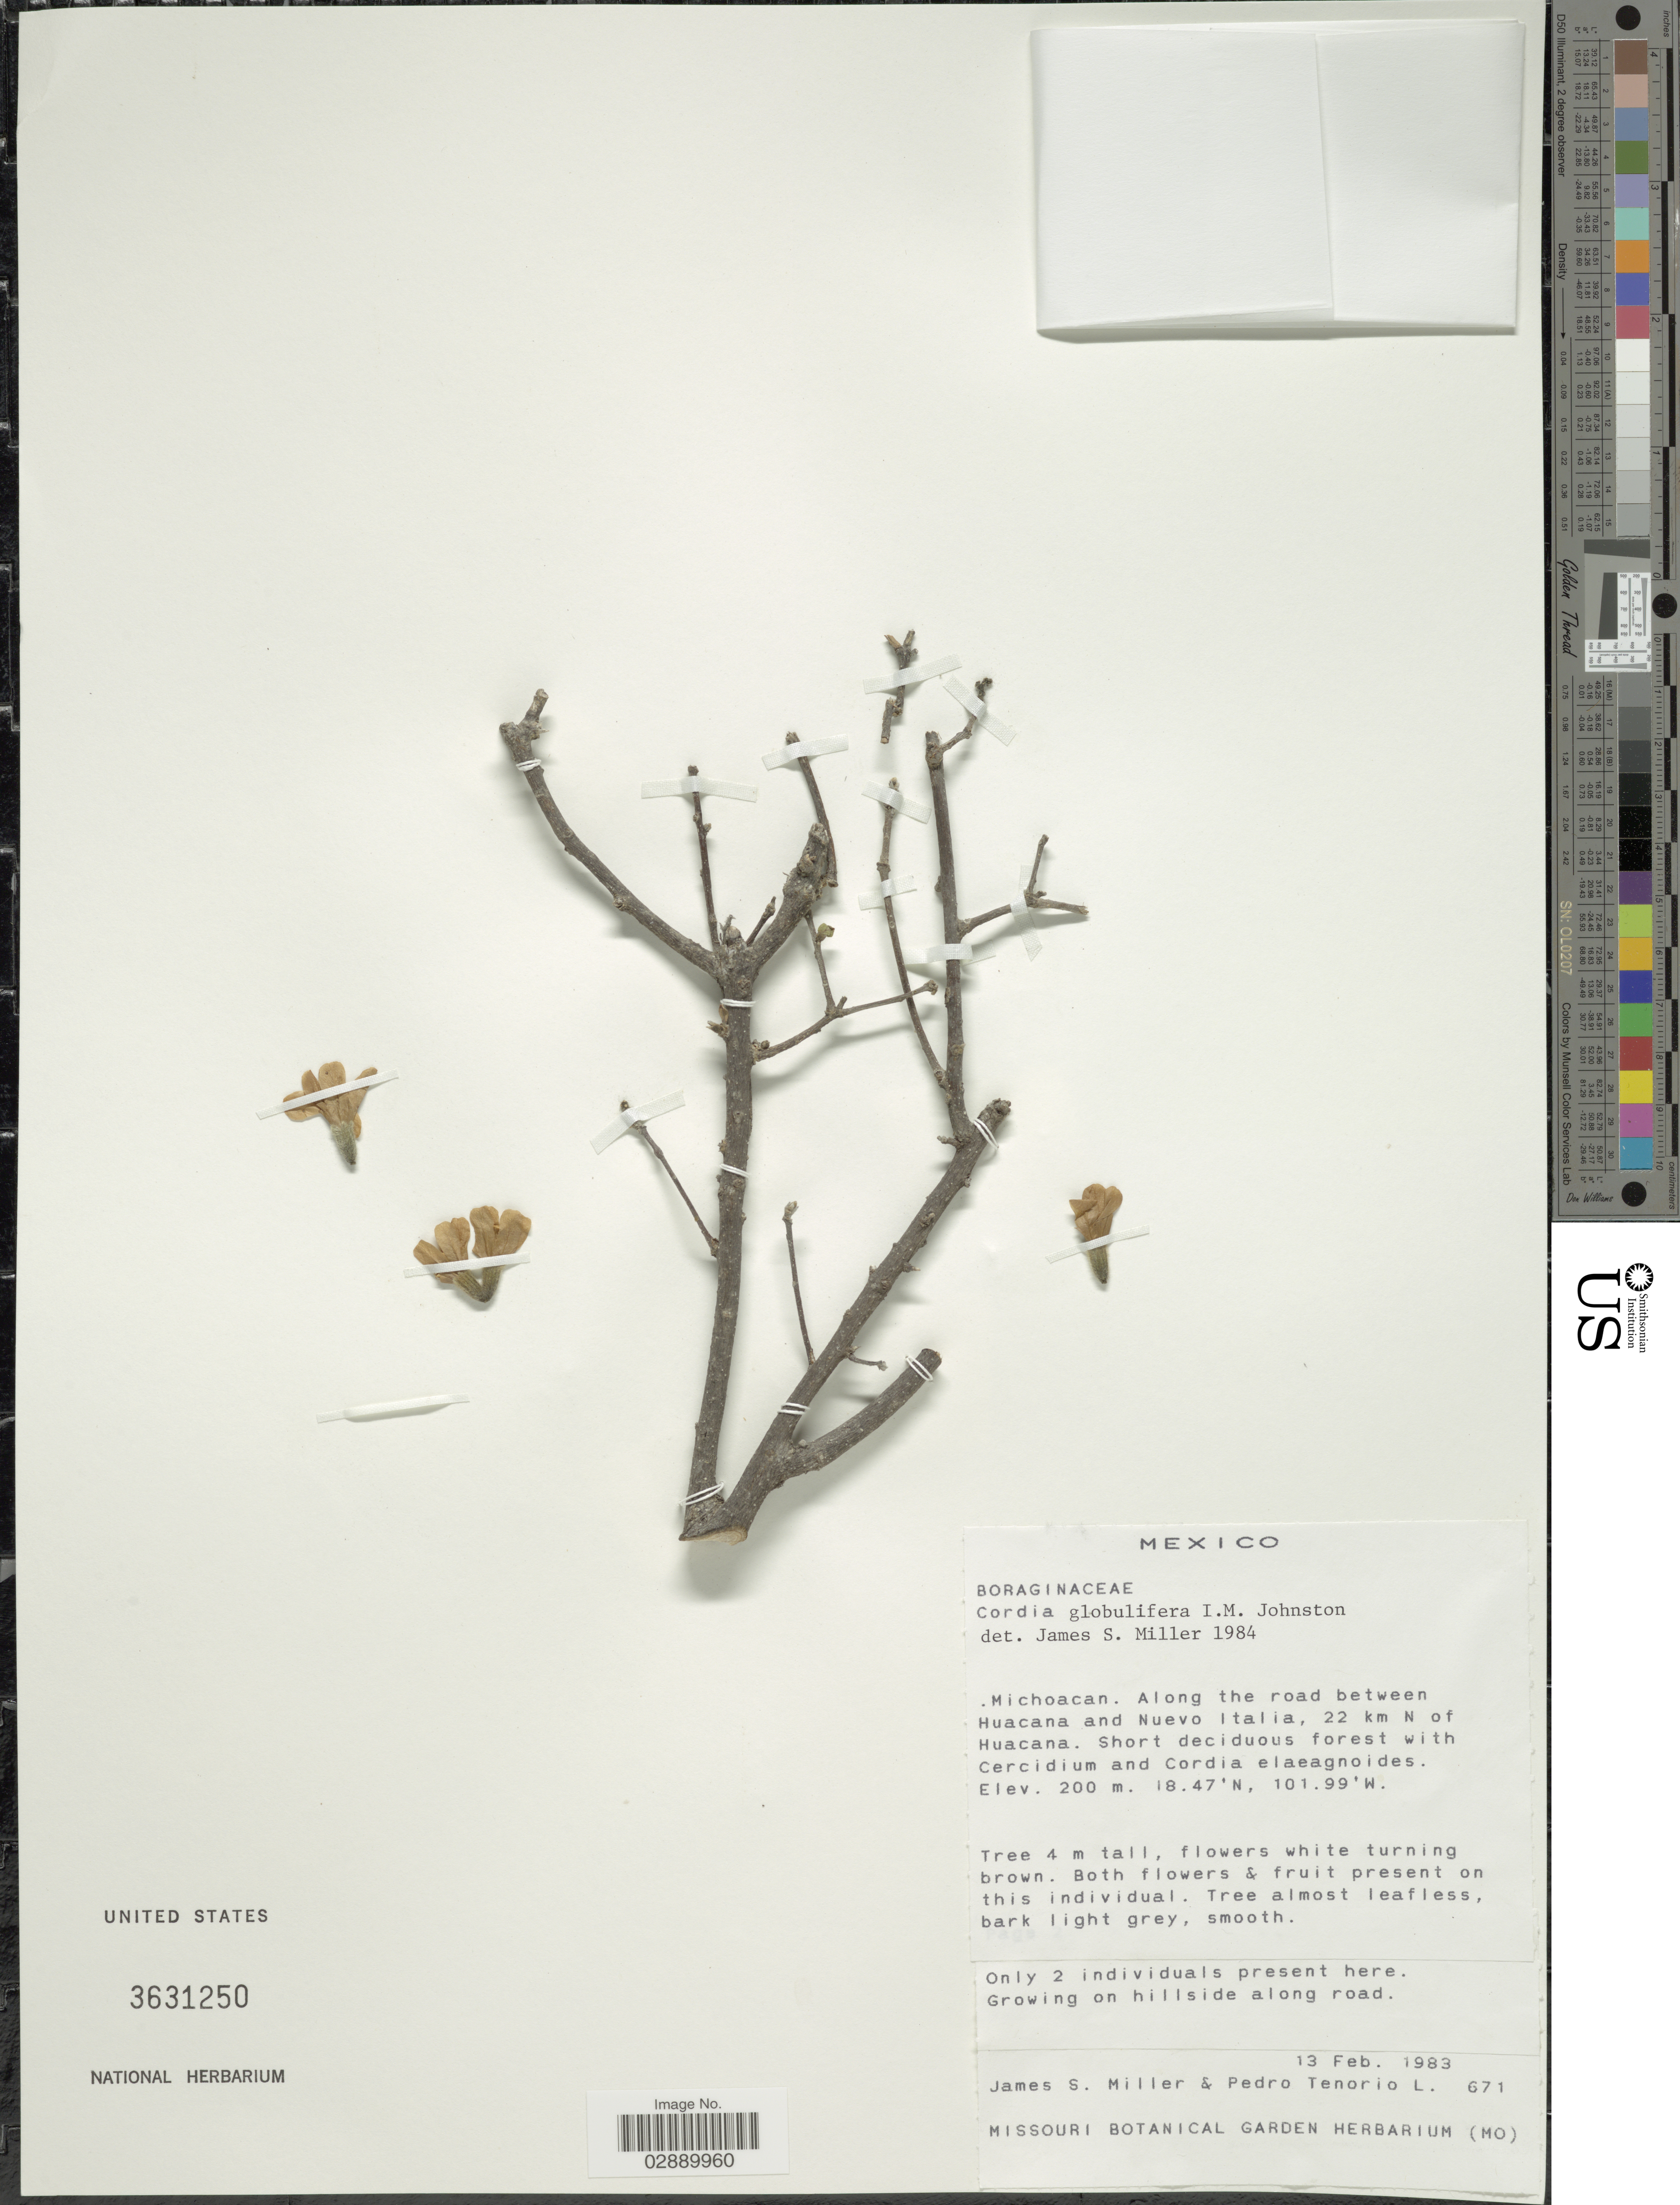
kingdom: Plantae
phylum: Tracheophyta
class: Magnoliopsida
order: Boraginales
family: Cordiaceae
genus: Cordia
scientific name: Cordia globulifera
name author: I.M. Johnst.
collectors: J. S. Miller & P. Tenorio L.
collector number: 671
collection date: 1983-02-13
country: Mexico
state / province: Michoacán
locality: Along the road between Huacana and Nuevo Italia, 22 km N of Huacana.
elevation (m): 200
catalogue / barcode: US 3631250